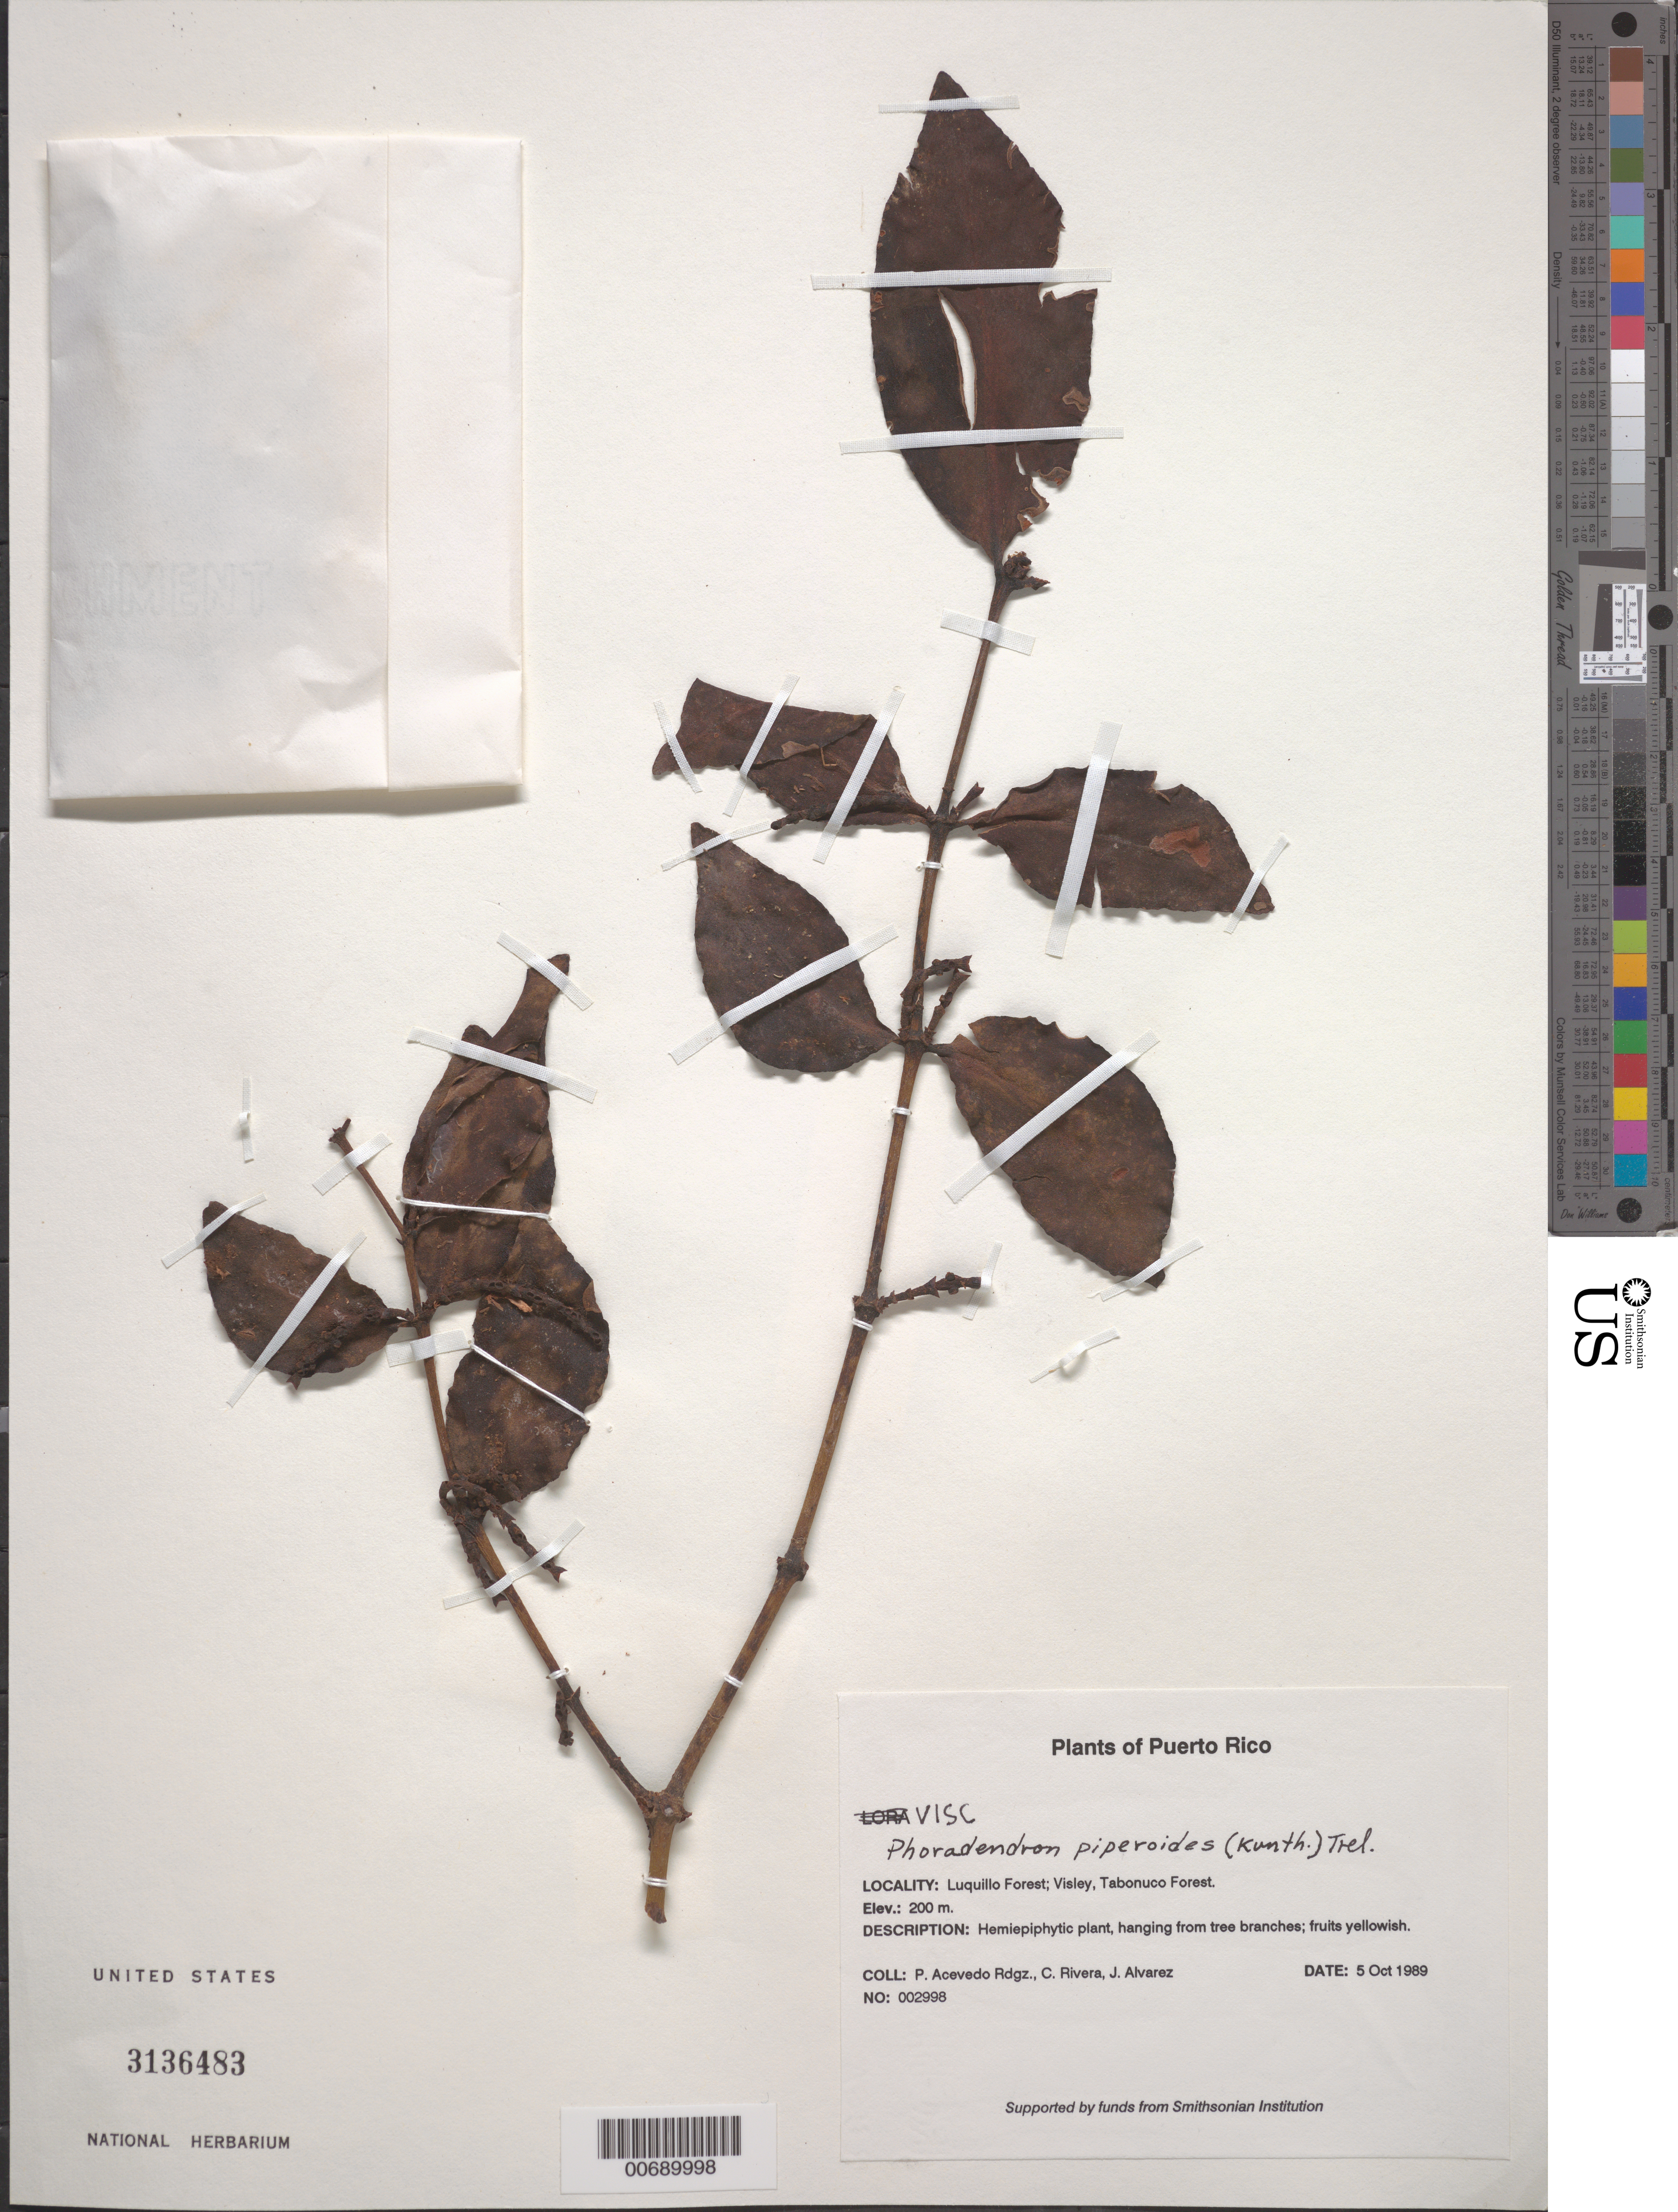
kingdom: Plantae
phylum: Tracheophyta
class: Magnoliopsida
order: Santalales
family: Viscaceae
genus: Phoradendron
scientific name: Phoradendron piperoides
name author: (Kunth) Trel.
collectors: P. Acevedo-Rodr., C. Rivera & J. Alvarez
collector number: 2998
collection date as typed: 05 Oct 1989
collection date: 1989-10-05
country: Puerto Rico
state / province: Luquillo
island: Puerto Rico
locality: Luquillo Forest; Visley, Tabonuco Forest.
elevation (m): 200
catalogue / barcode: US 3136483